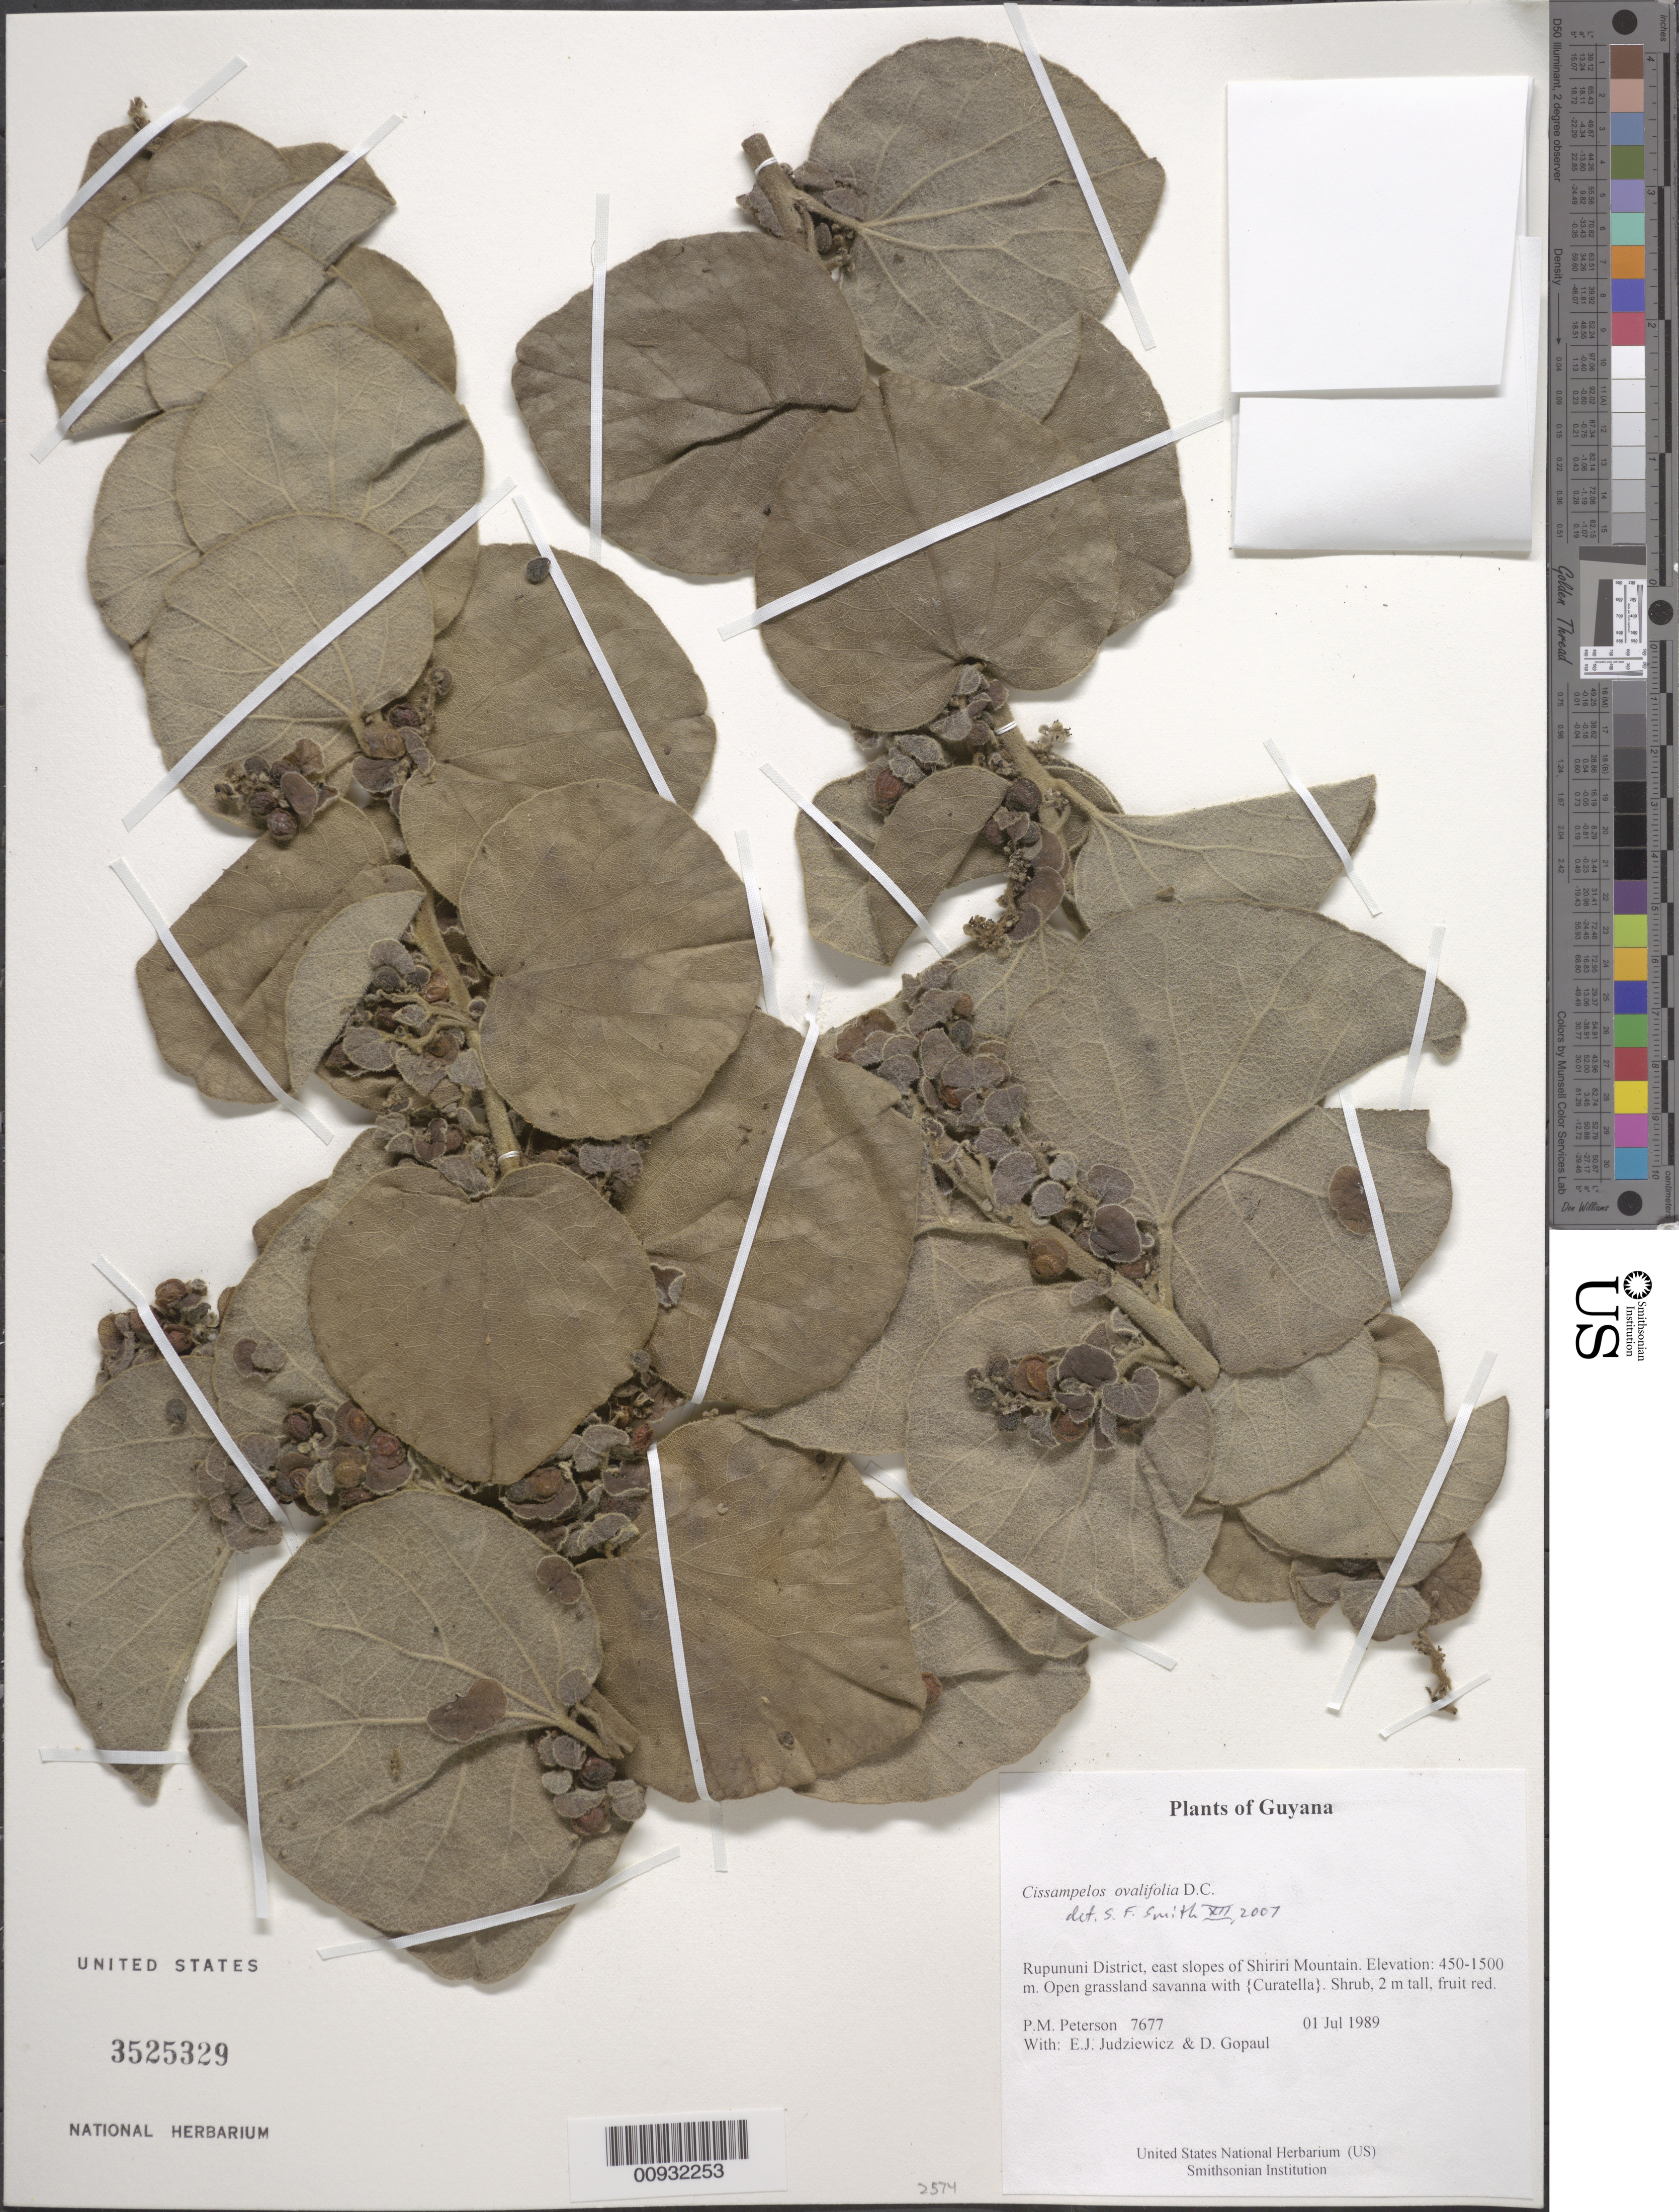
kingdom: Plantae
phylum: Tracheophyta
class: Magnoliopsida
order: Ranunculales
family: Menispermaceae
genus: Cissampelos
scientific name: Cissampelos ovalifolia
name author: DC.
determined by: Smith, Stephen F., (US), NMNH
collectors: P. M. Peterson & D. Gopaul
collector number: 07677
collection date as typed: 01 Jul 1989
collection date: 1989-07-01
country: Guyana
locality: Rupununi District, east slopes of Shiriri Mountain.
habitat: Open grassland savanna with {Curatella}.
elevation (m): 450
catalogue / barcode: US 3525329